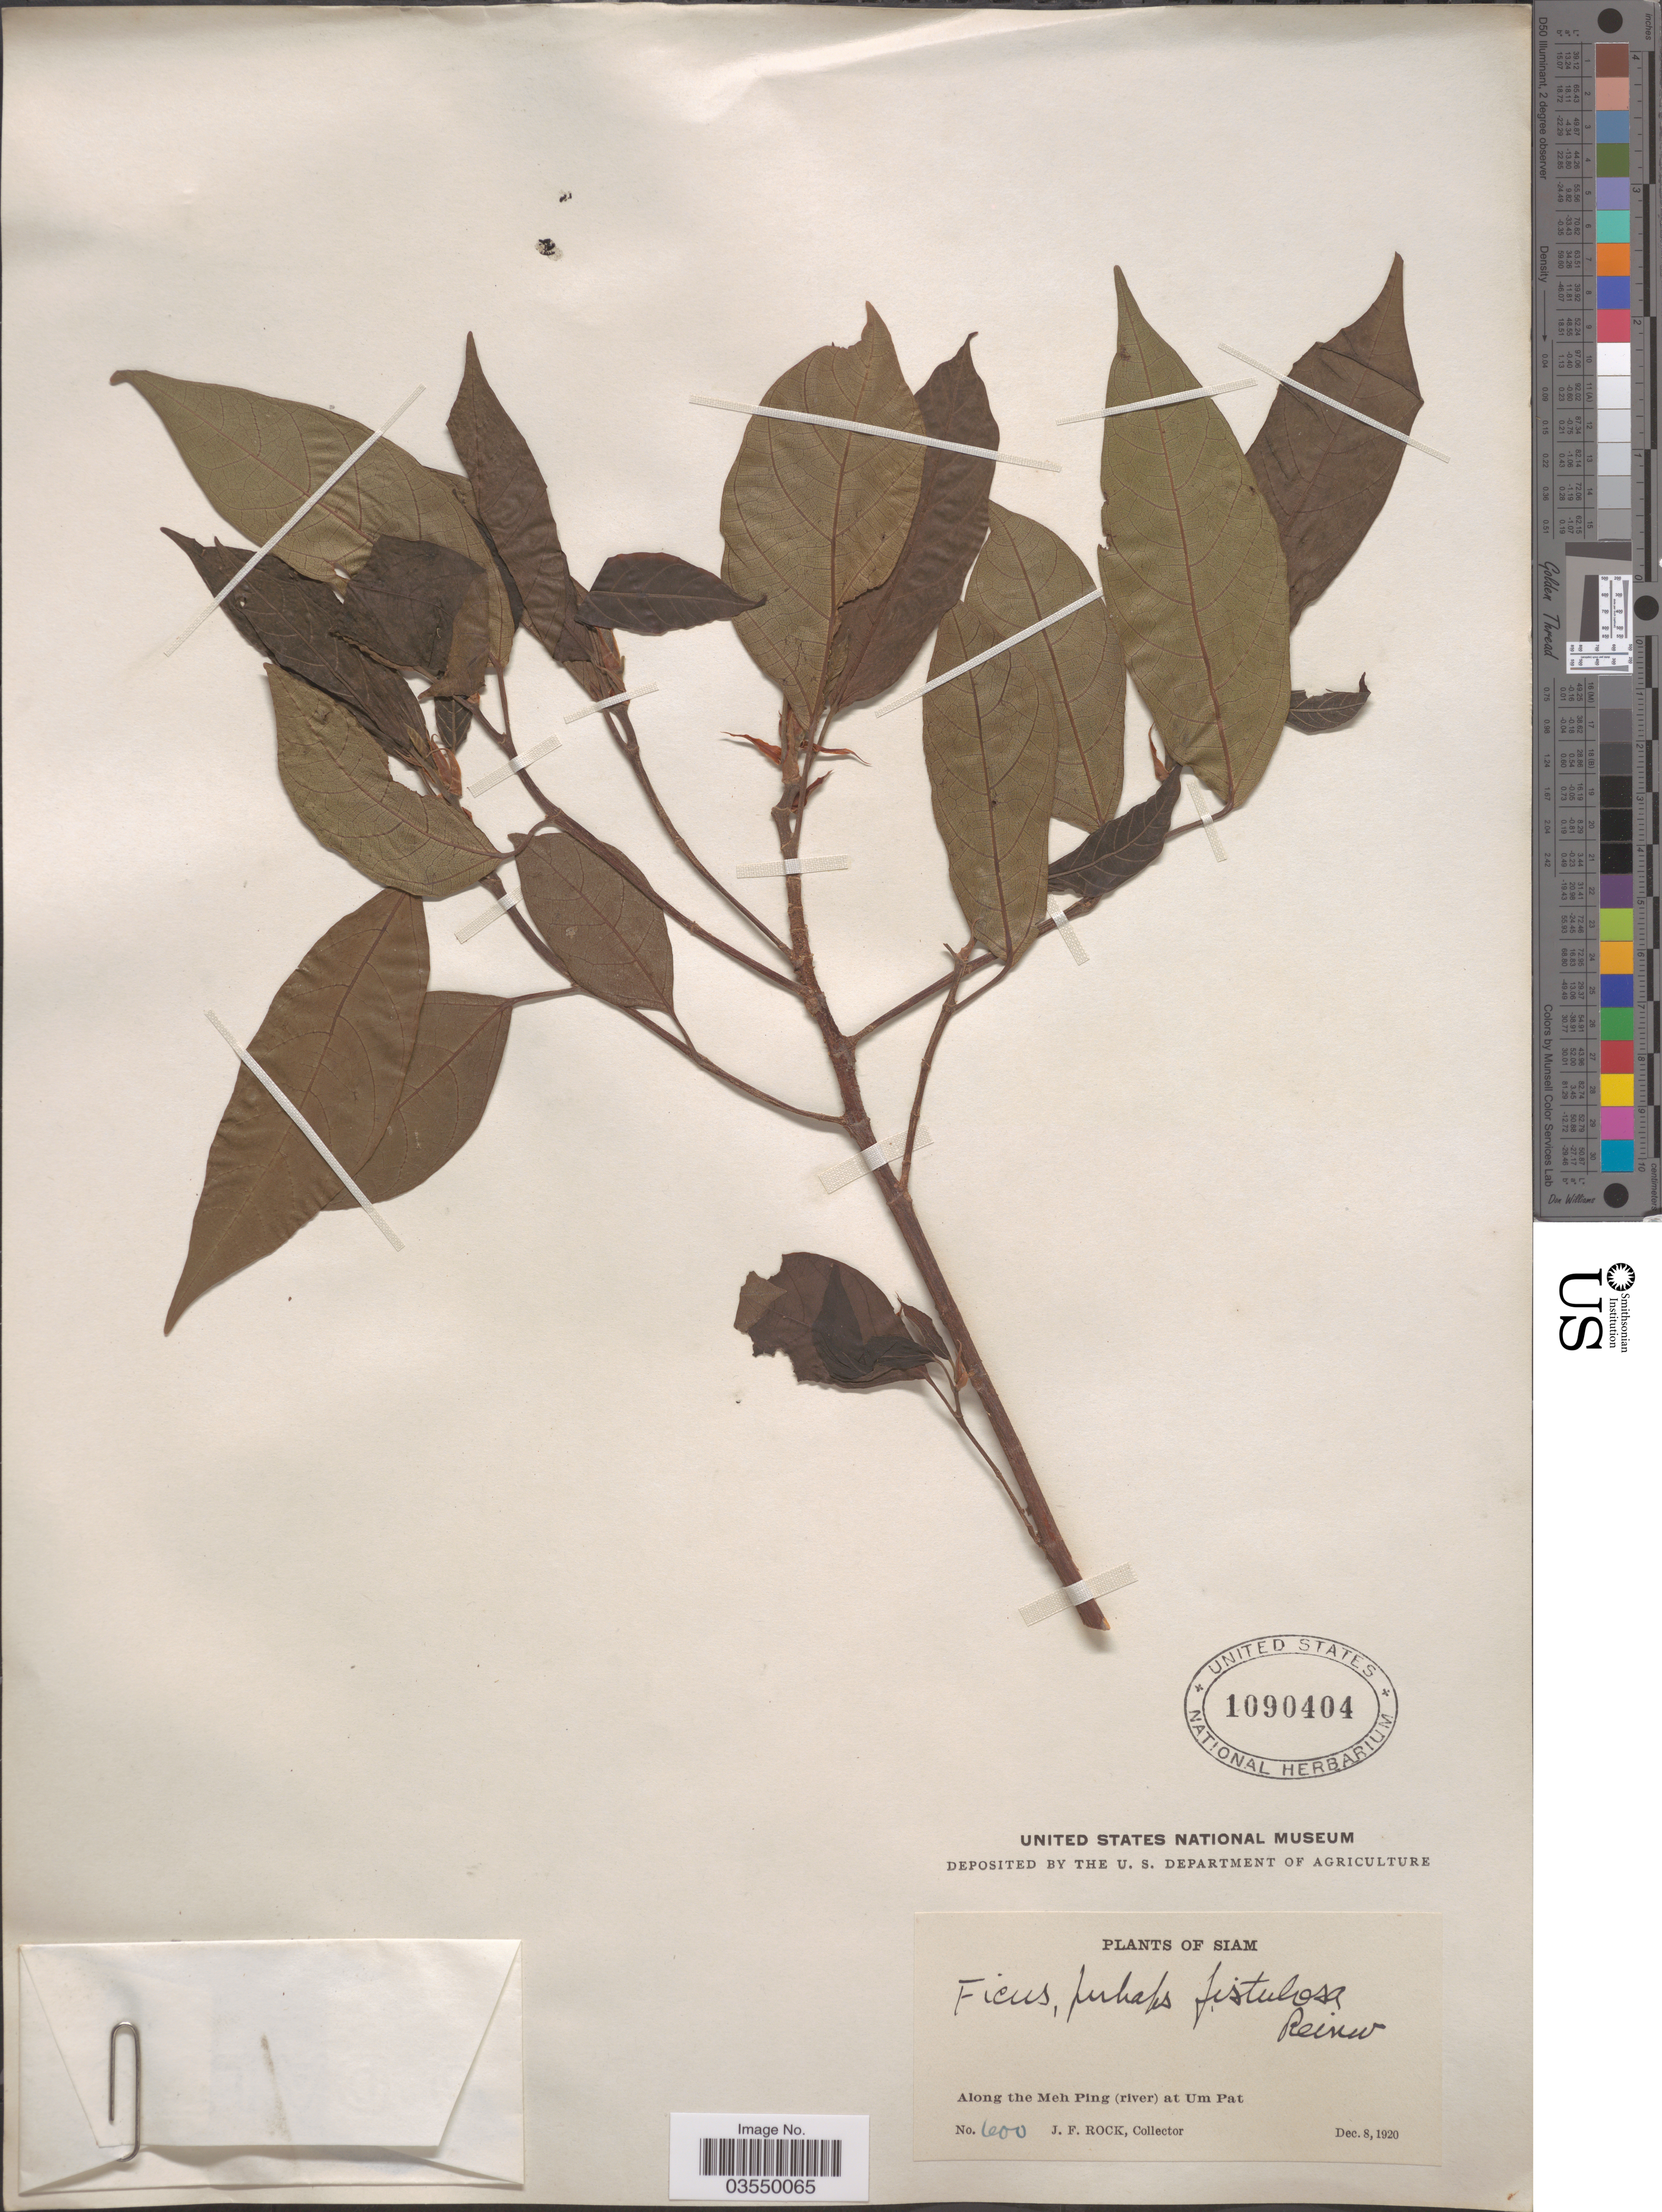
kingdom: Plantae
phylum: Tracheophyta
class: Magnoliopsida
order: Rosales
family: Moraceae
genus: Ficus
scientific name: Ficus fistulosa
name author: Reinw. ex Blume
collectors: J. Rock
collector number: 600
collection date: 1920-12-08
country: Thailand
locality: Siam. Along the Meh Ping (river) at Um Pat.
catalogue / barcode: US 1090404